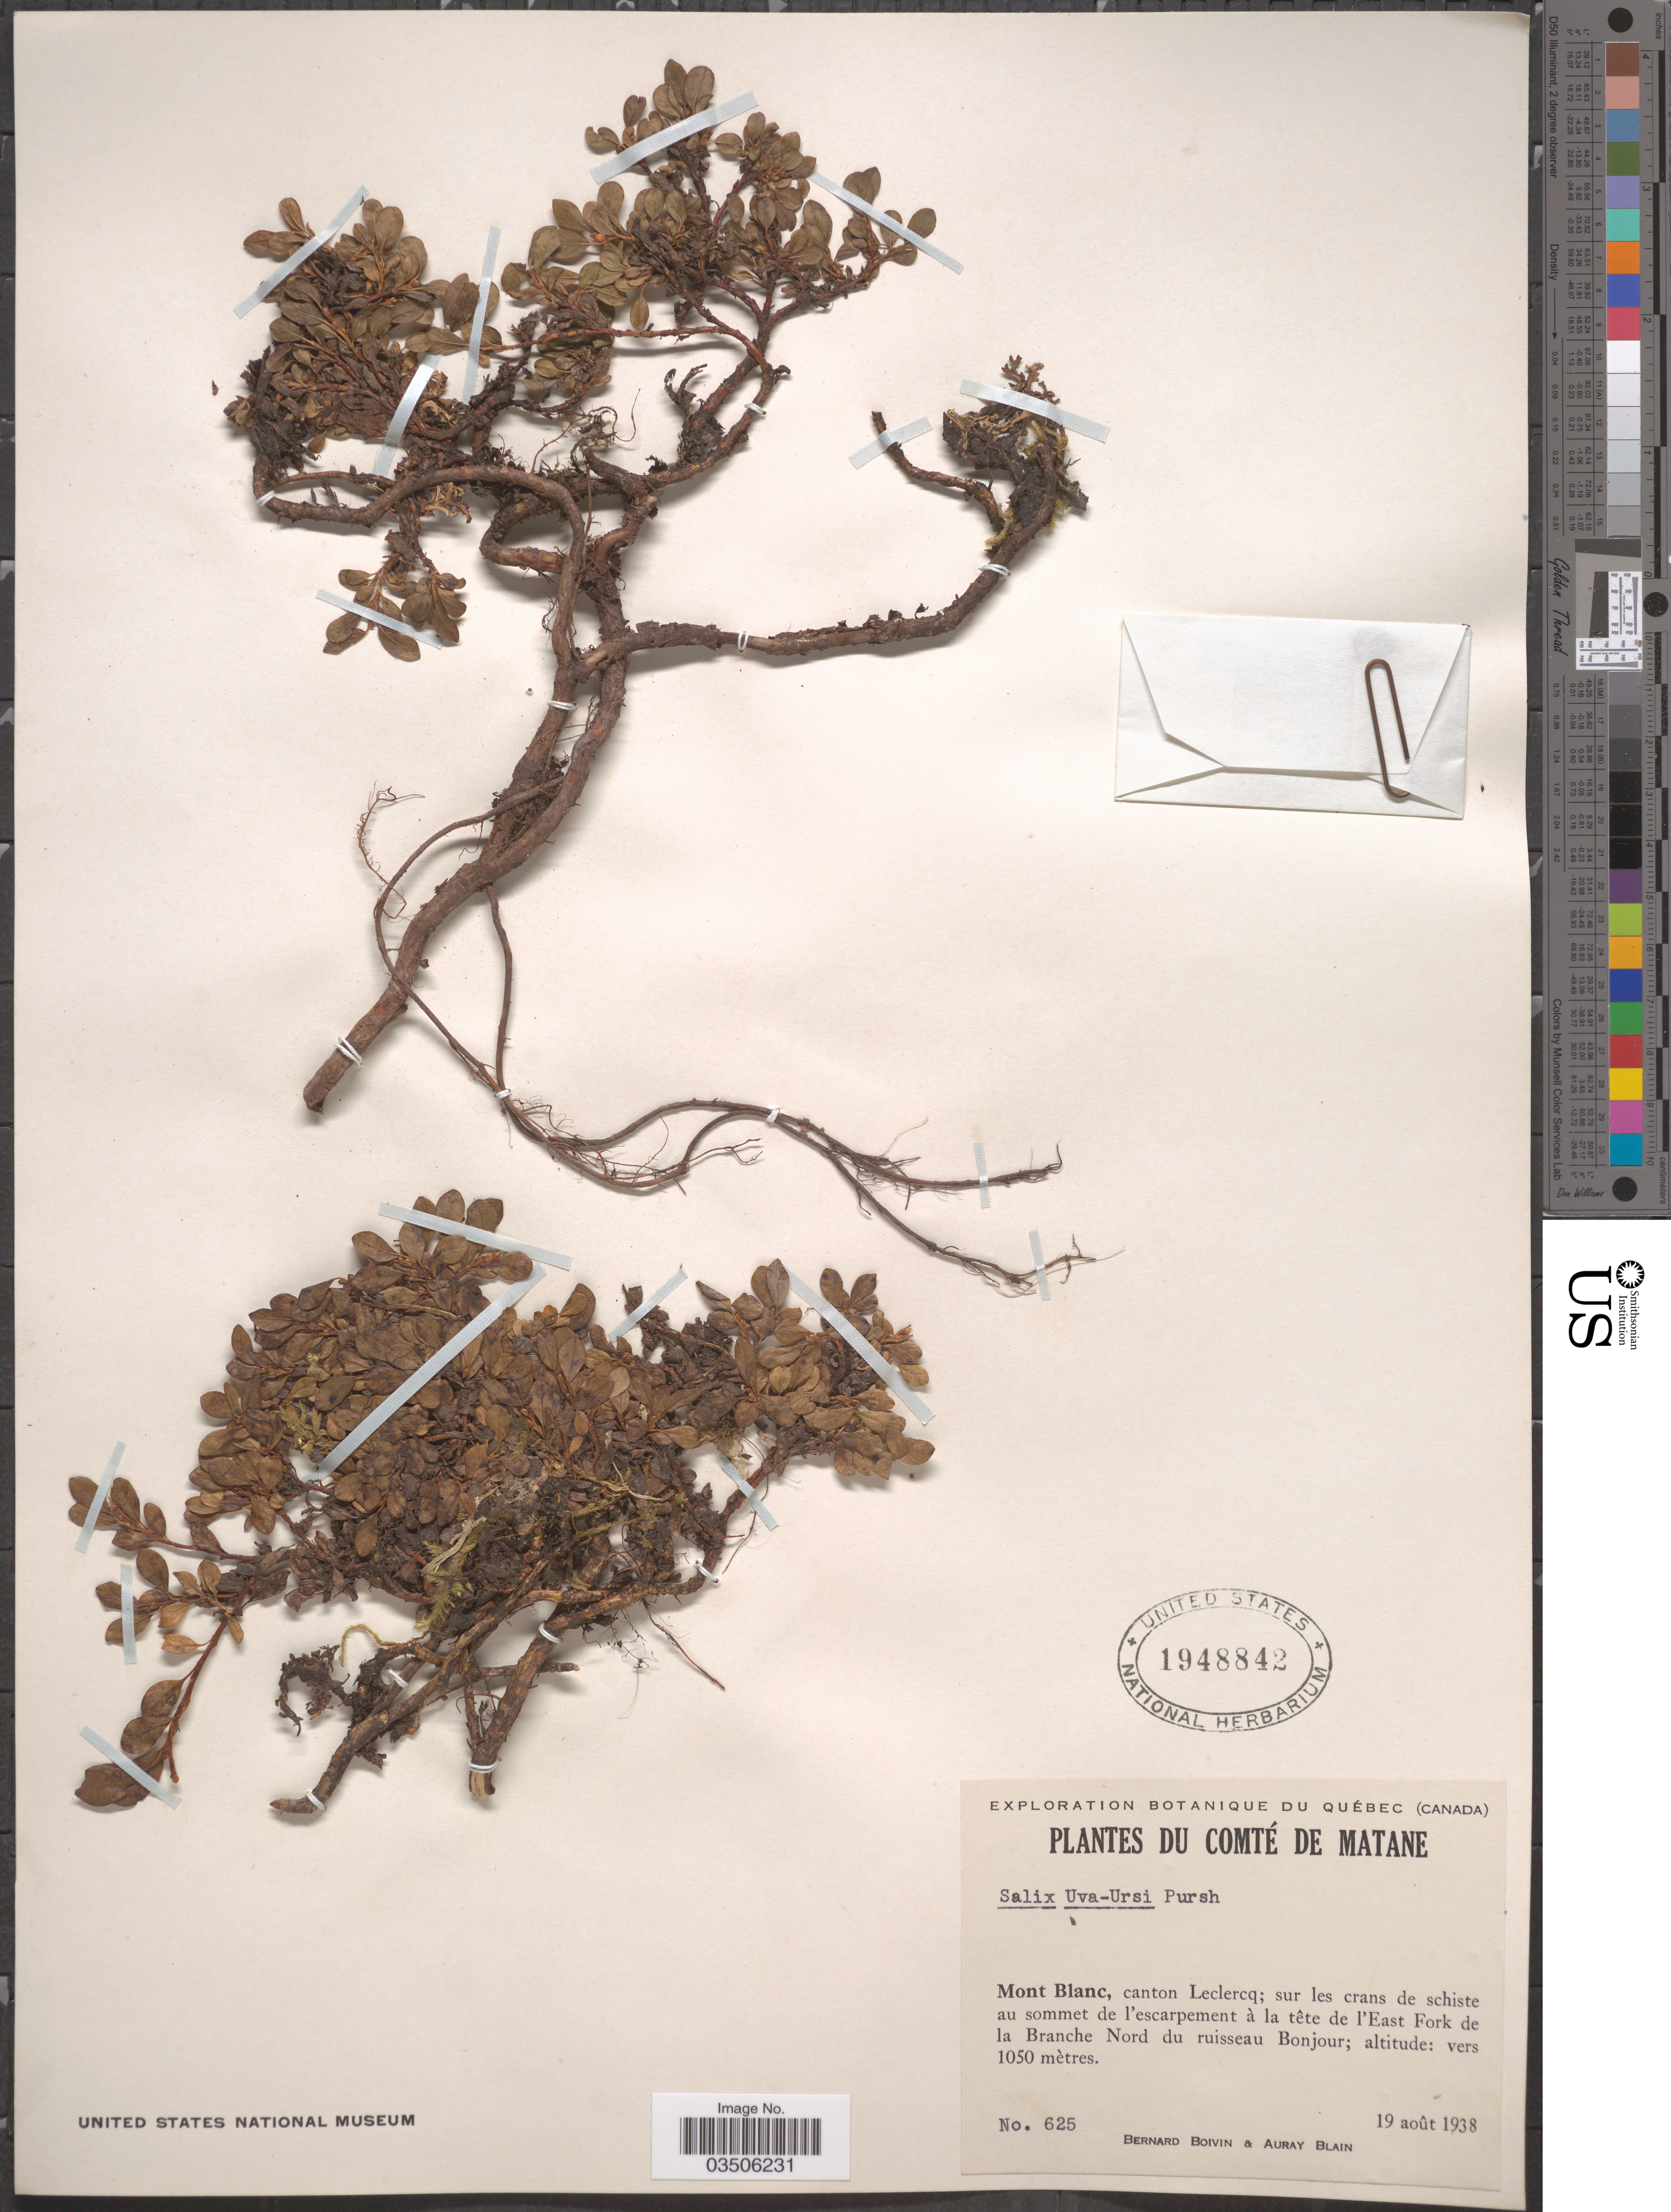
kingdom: Plantae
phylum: Tracheophyta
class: Magnoliopsida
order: Malpighiales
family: Salicaceae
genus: Salix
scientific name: Salix uva-ursi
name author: Pursh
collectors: J. R. B. Boivin & A. Blain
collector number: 625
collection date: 1938-08-19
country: Canada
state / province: Quebec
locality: Comté de Matane. Mont Blanc, canton Leclercq; sur les crans de schiste au sommet de l'escarpement à la tête de l'East Fork de la Branche Nord du ruisseau Bonjour.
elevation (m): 1050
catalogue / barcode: US 1948842